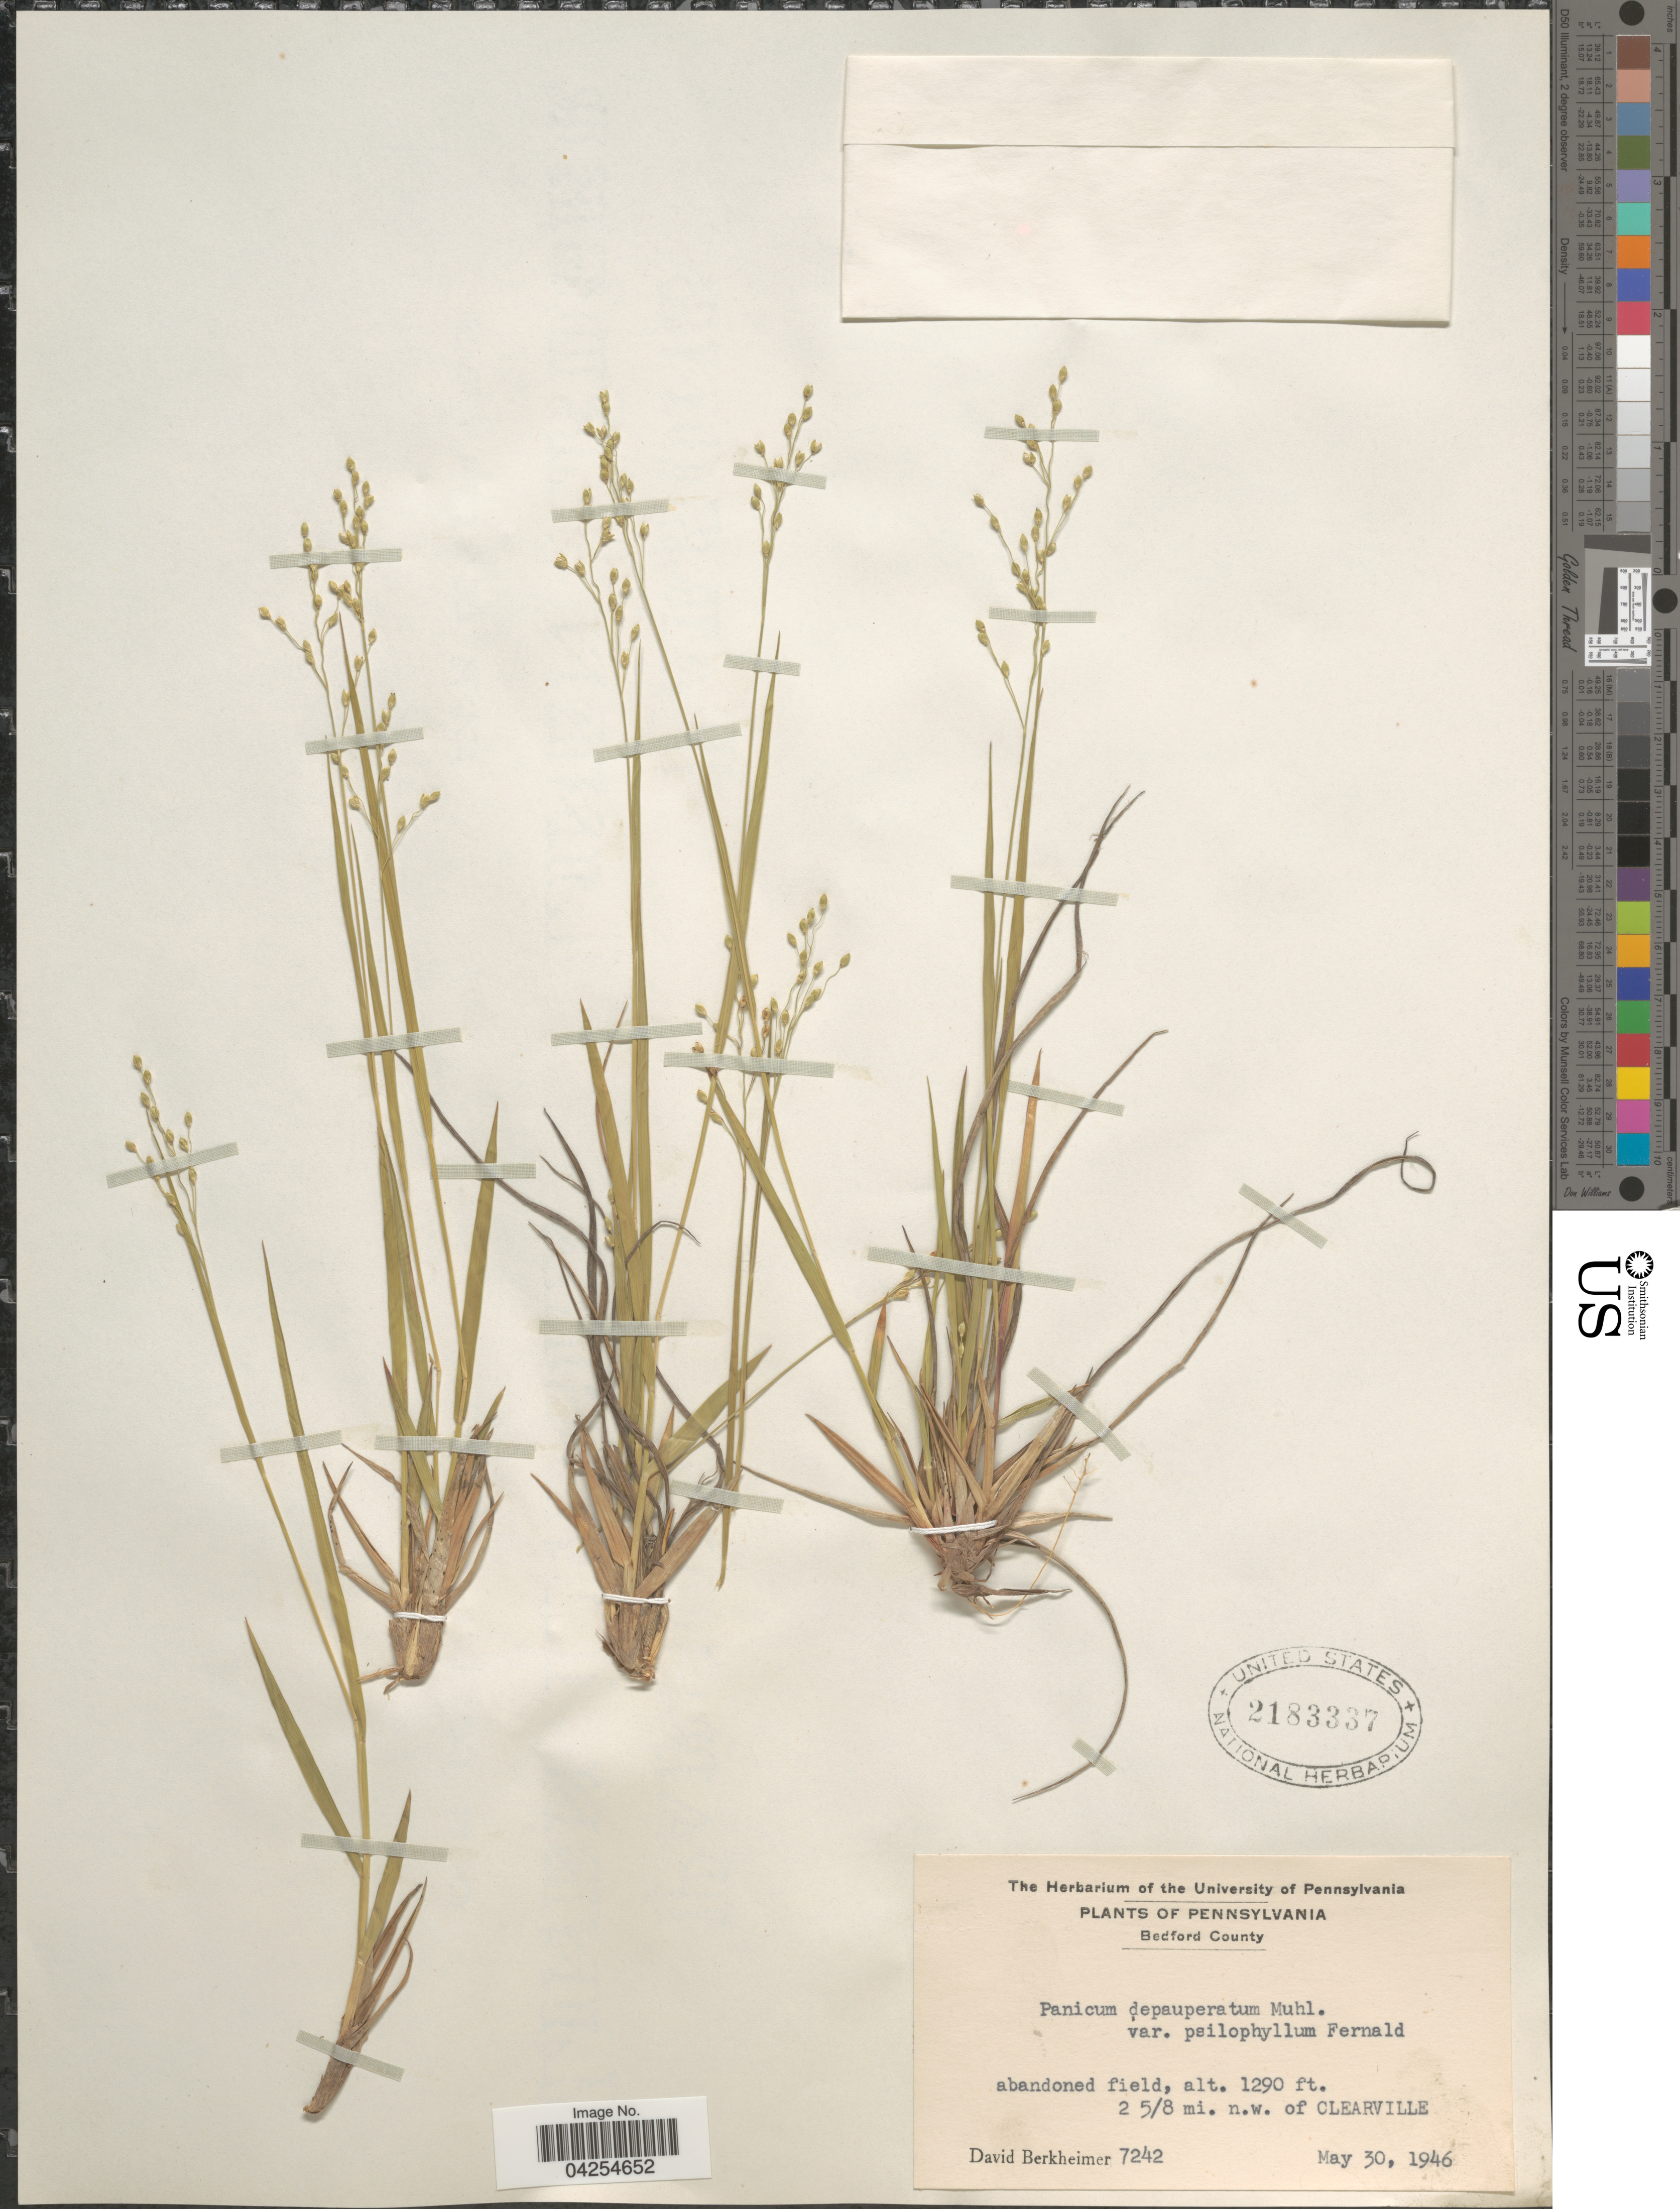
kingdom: Plantae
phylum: Tracheophyta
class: Liliopsida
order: Poales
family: Poaceae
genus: Dichanthelium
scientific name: Dichanthelium depauperatum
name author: (Muhl.) Gould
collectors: D. Berkheimer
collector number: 7242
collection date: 1946-05-30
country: United States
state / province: Pennsylvania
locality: Bedford County. Abadoned field, 2 5/8 mi. n.w. of Clearville.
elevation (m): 393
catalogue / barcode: US 2183337